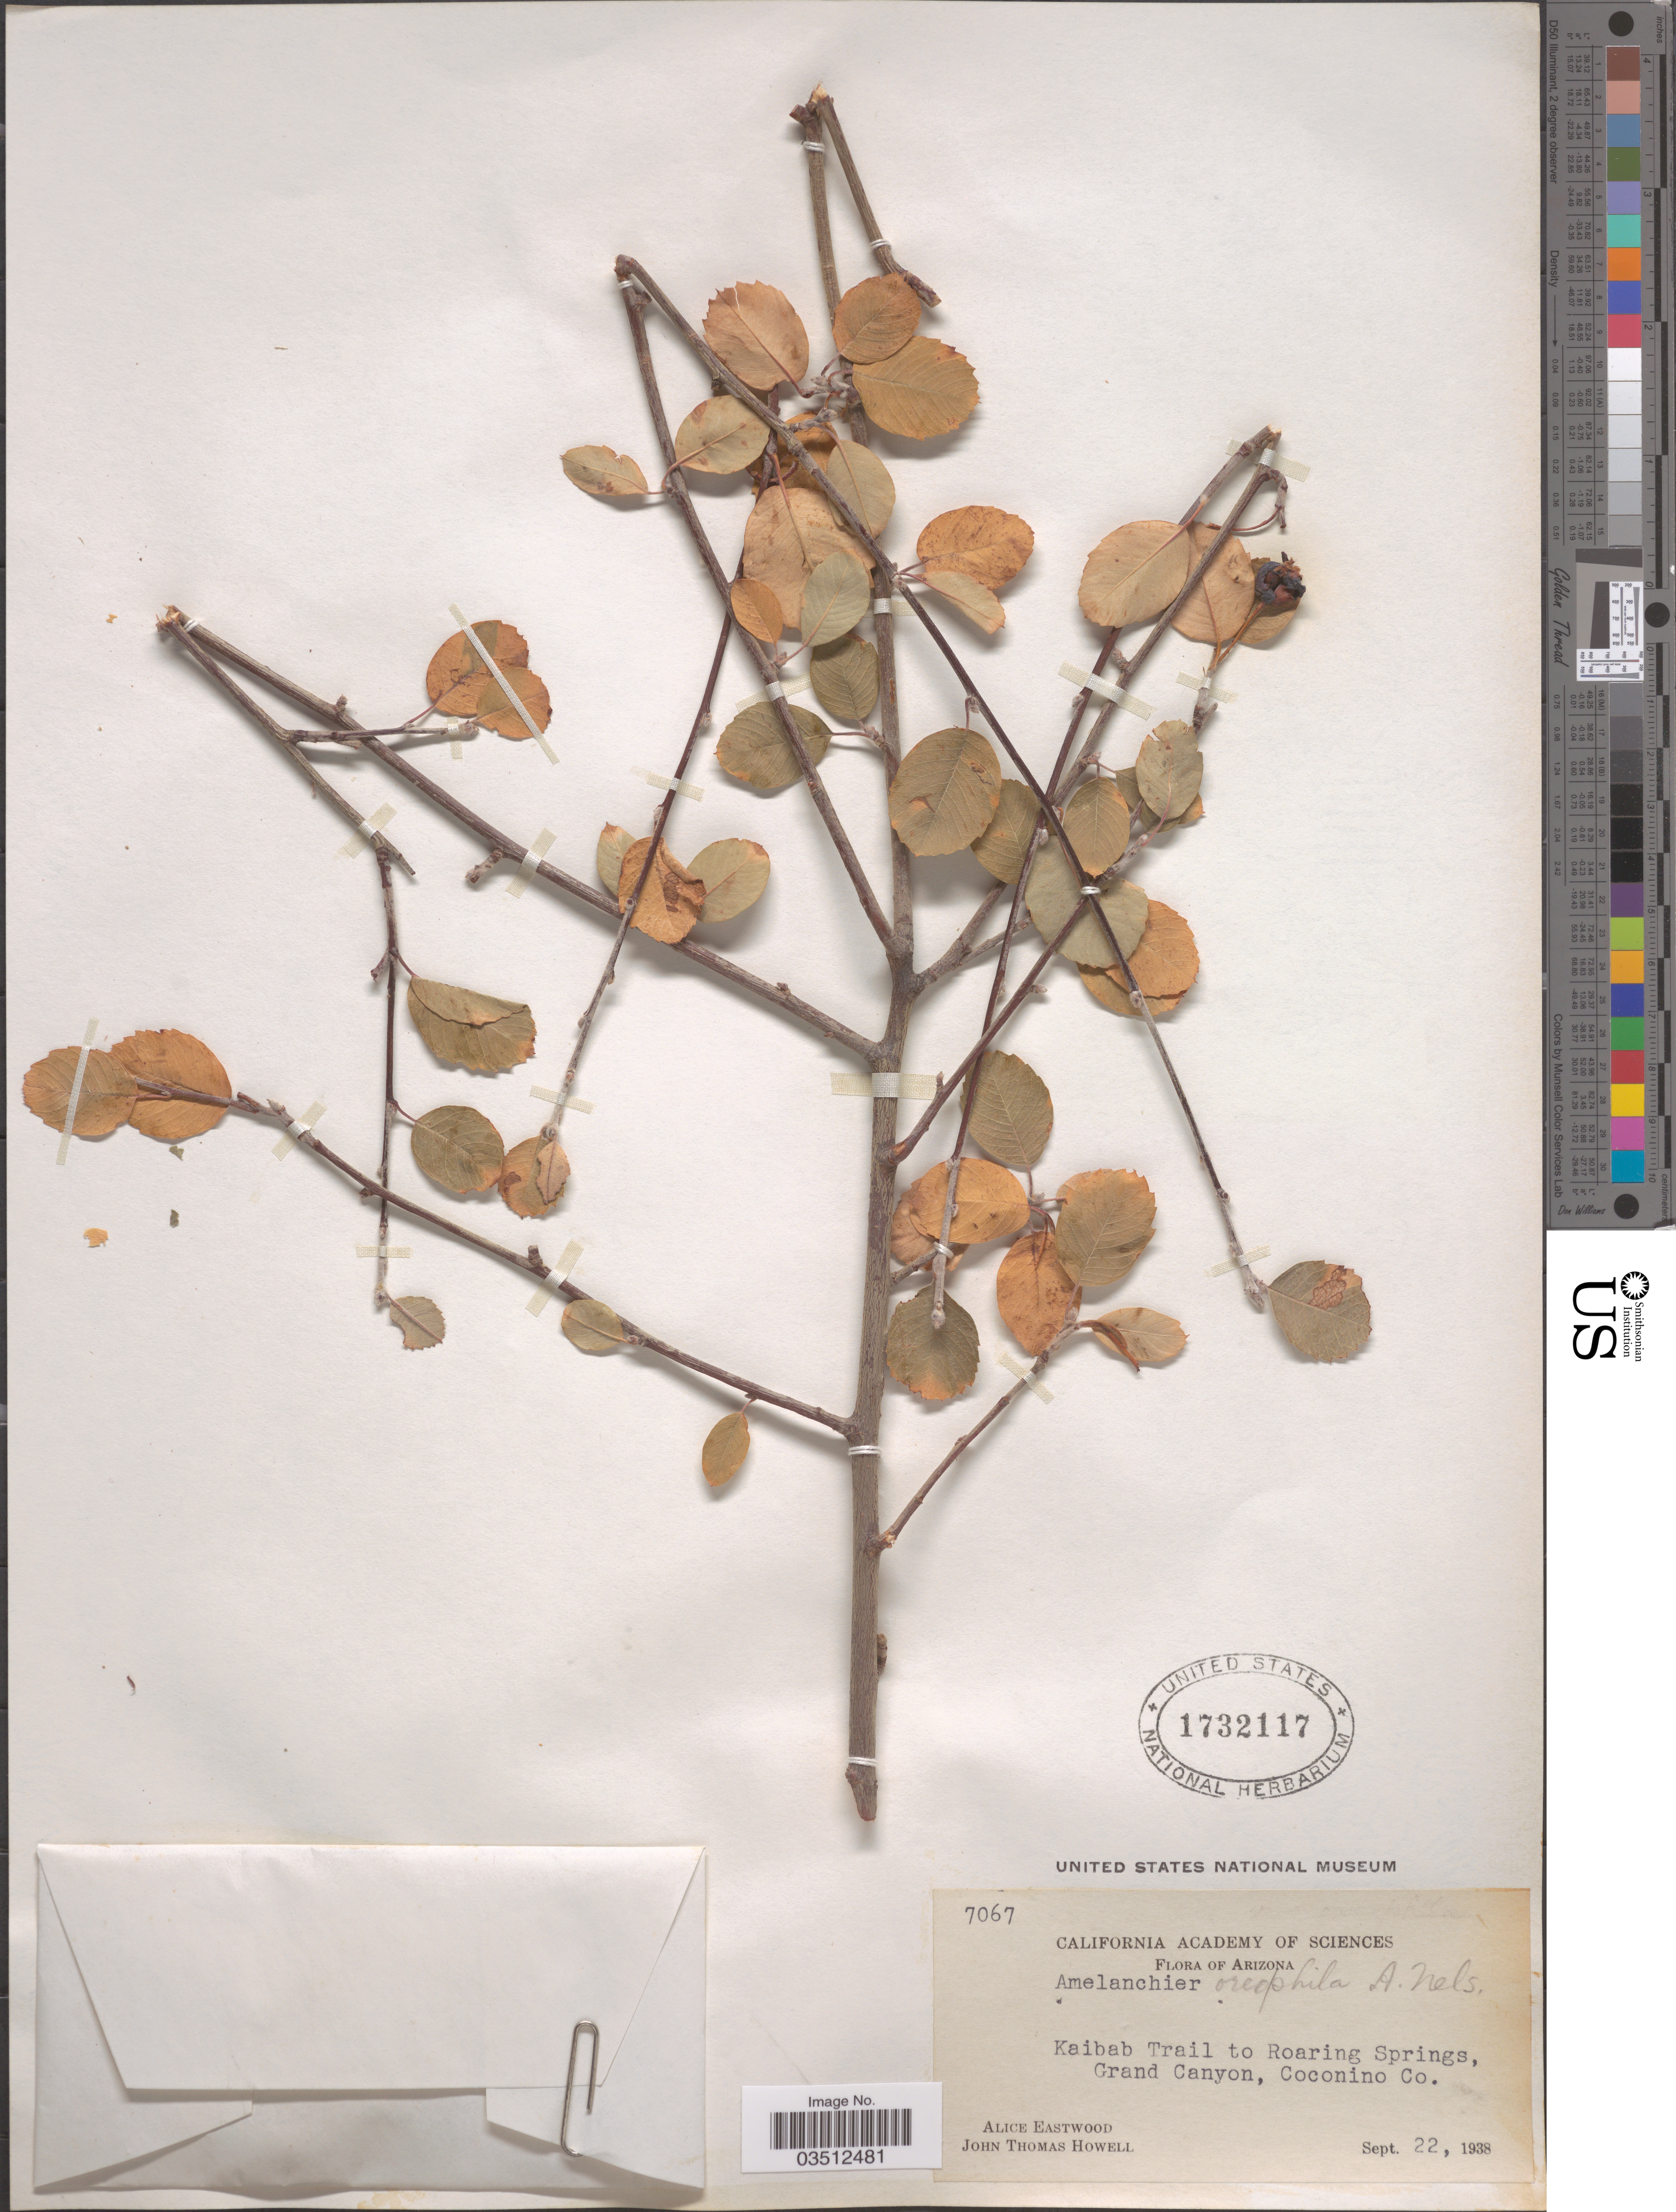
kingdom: Plantae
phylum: Tracheophyta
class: Magnoliopsida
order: Rosales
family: Rosaceae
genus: Amelanchier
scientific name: Amelanchier oreophila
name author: A. Nelson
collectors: A. Eastwood & J. T. Howell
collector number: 7067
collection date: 1938-09-22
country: United States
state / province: Arizona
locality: Kaibab Trail to Roaring Springs, Grand Canyon, Coconino Co.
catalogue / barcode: US 1732117